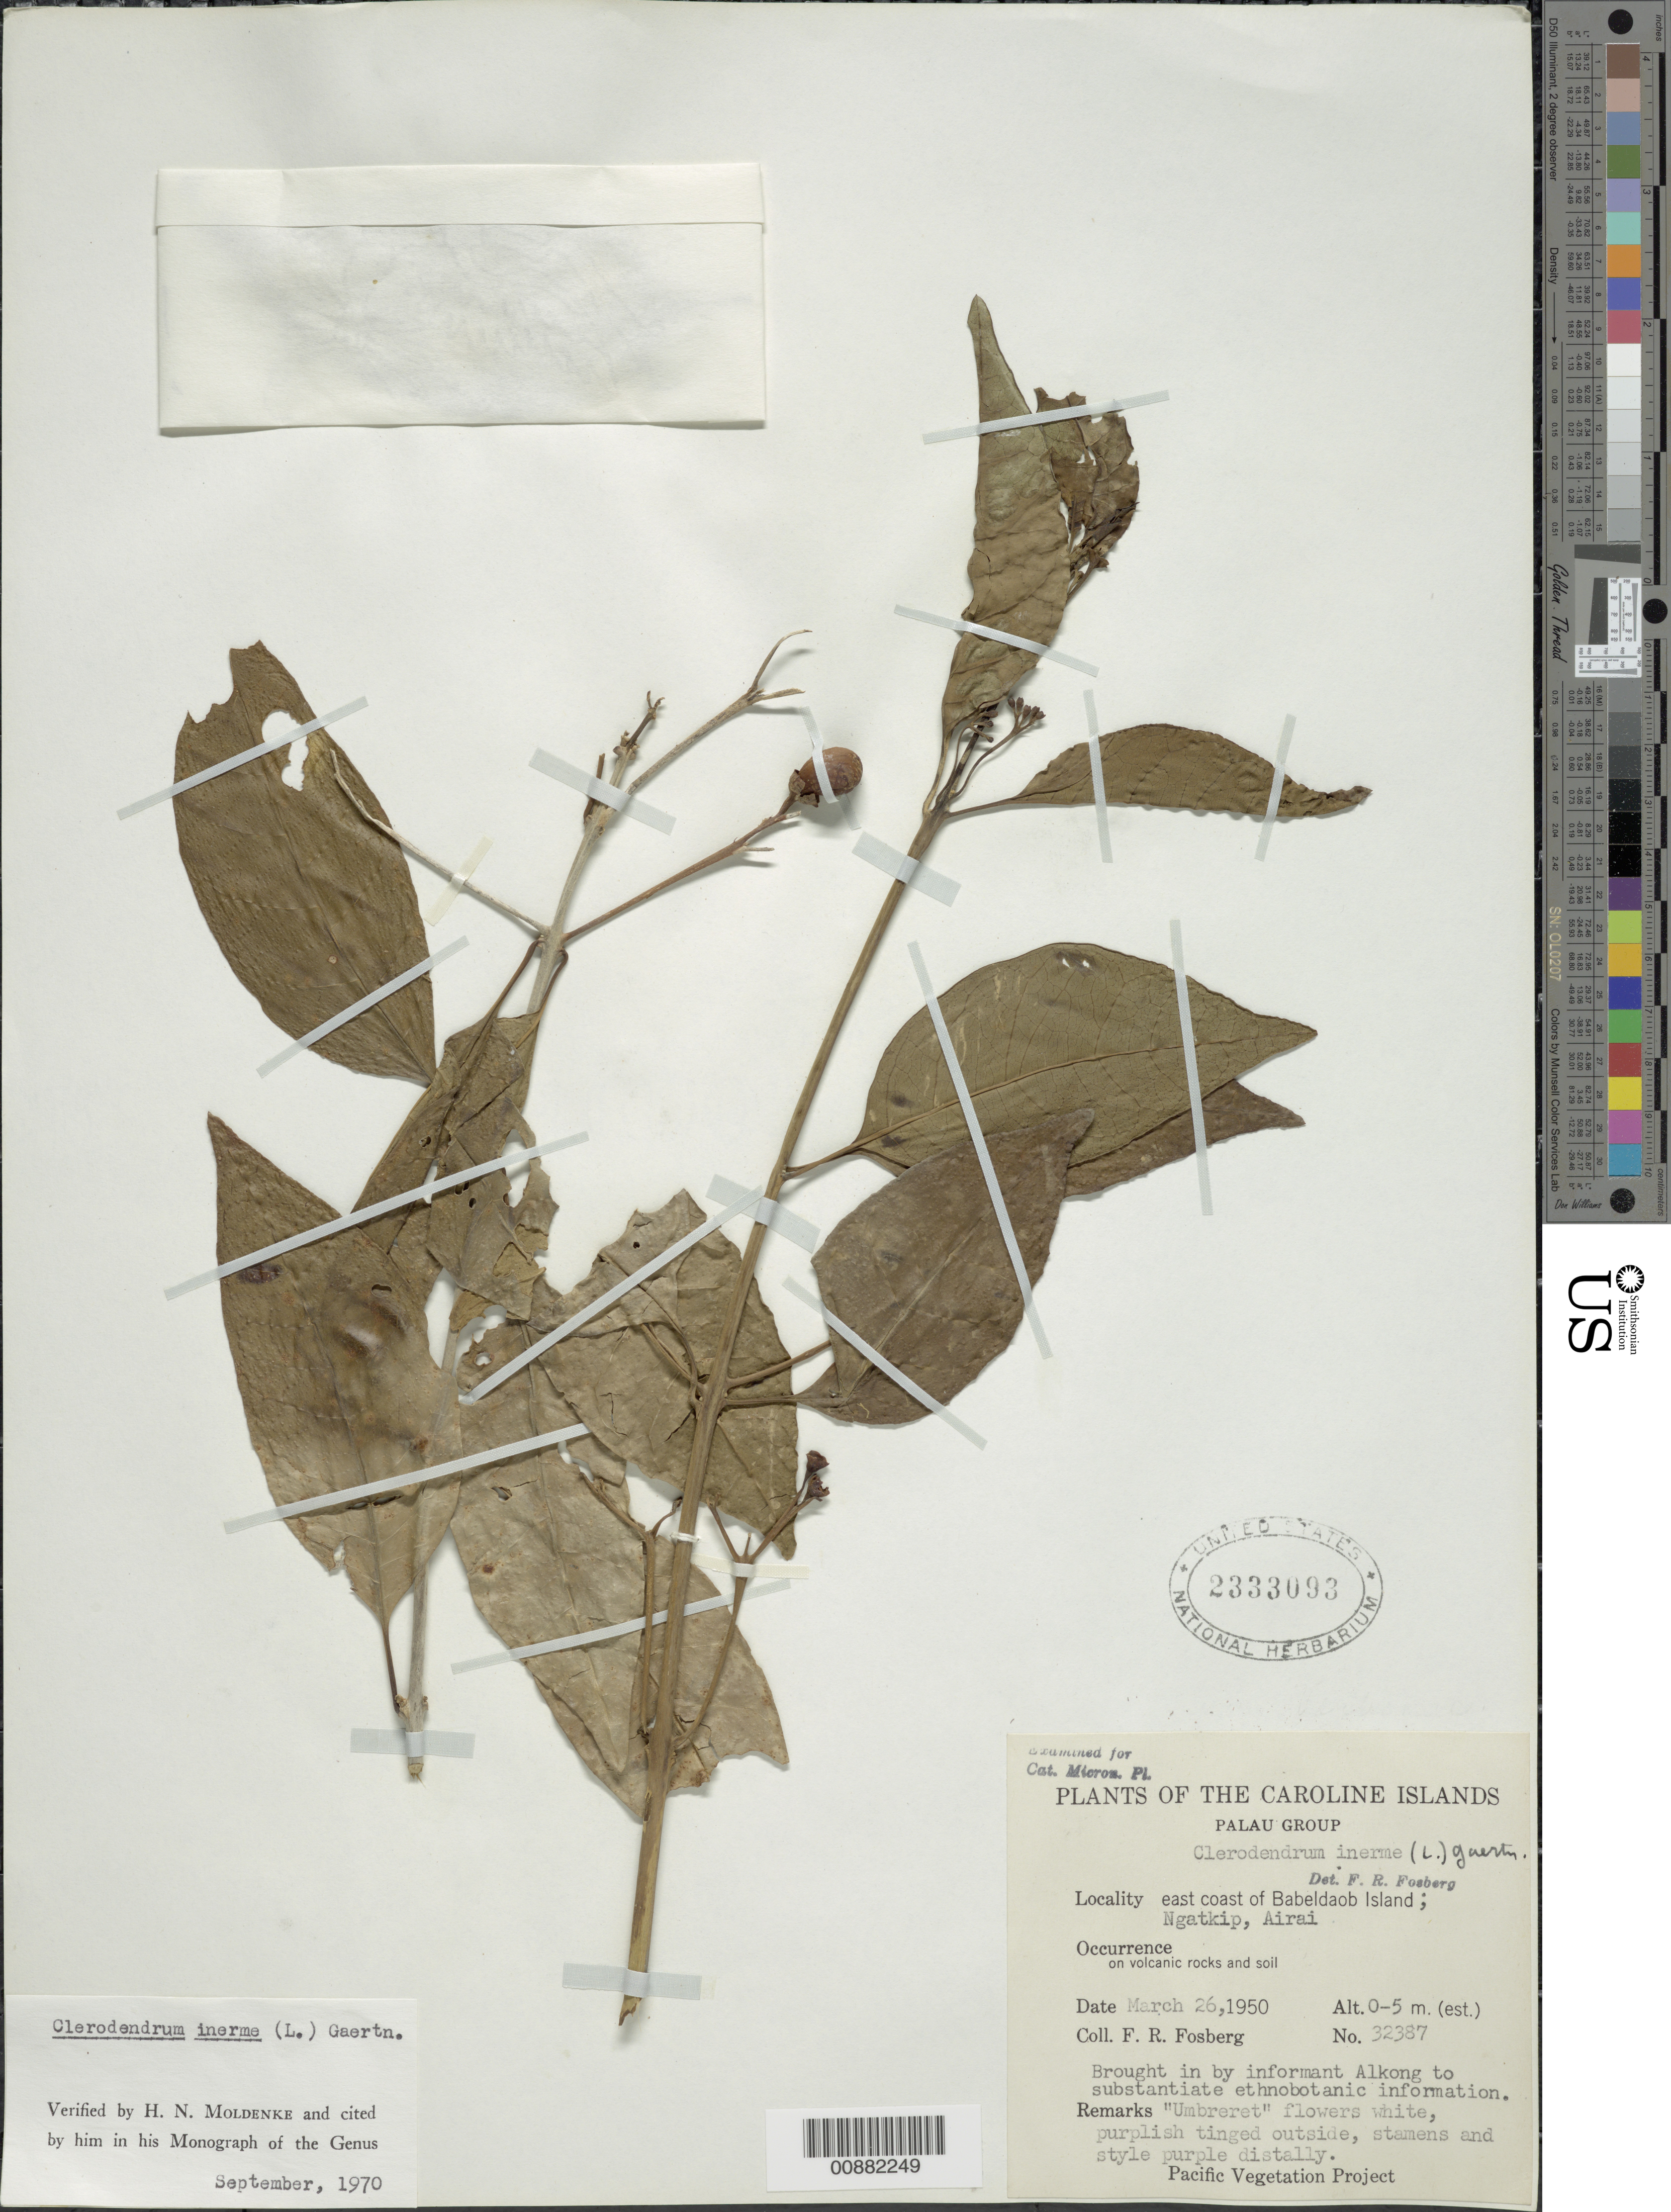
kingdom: Plantae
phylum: Tracheophyta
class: Magnoliopsida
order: Lamiales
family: Lamiaceae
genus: Clerodendrum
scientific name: Clerodendrum inerme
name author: (L.) Gaertn.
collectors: F. R. Fosberg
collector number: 32387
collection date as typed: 26 Mar 1950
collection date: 1950-03-26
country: Palau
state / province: Airai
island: Babeldaob [Babelthuap]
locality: east coast of Babeldaob island, Ngatkip, Airai.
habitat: on volcanic rocks and soil.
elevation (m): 0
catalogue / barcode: US 2333093